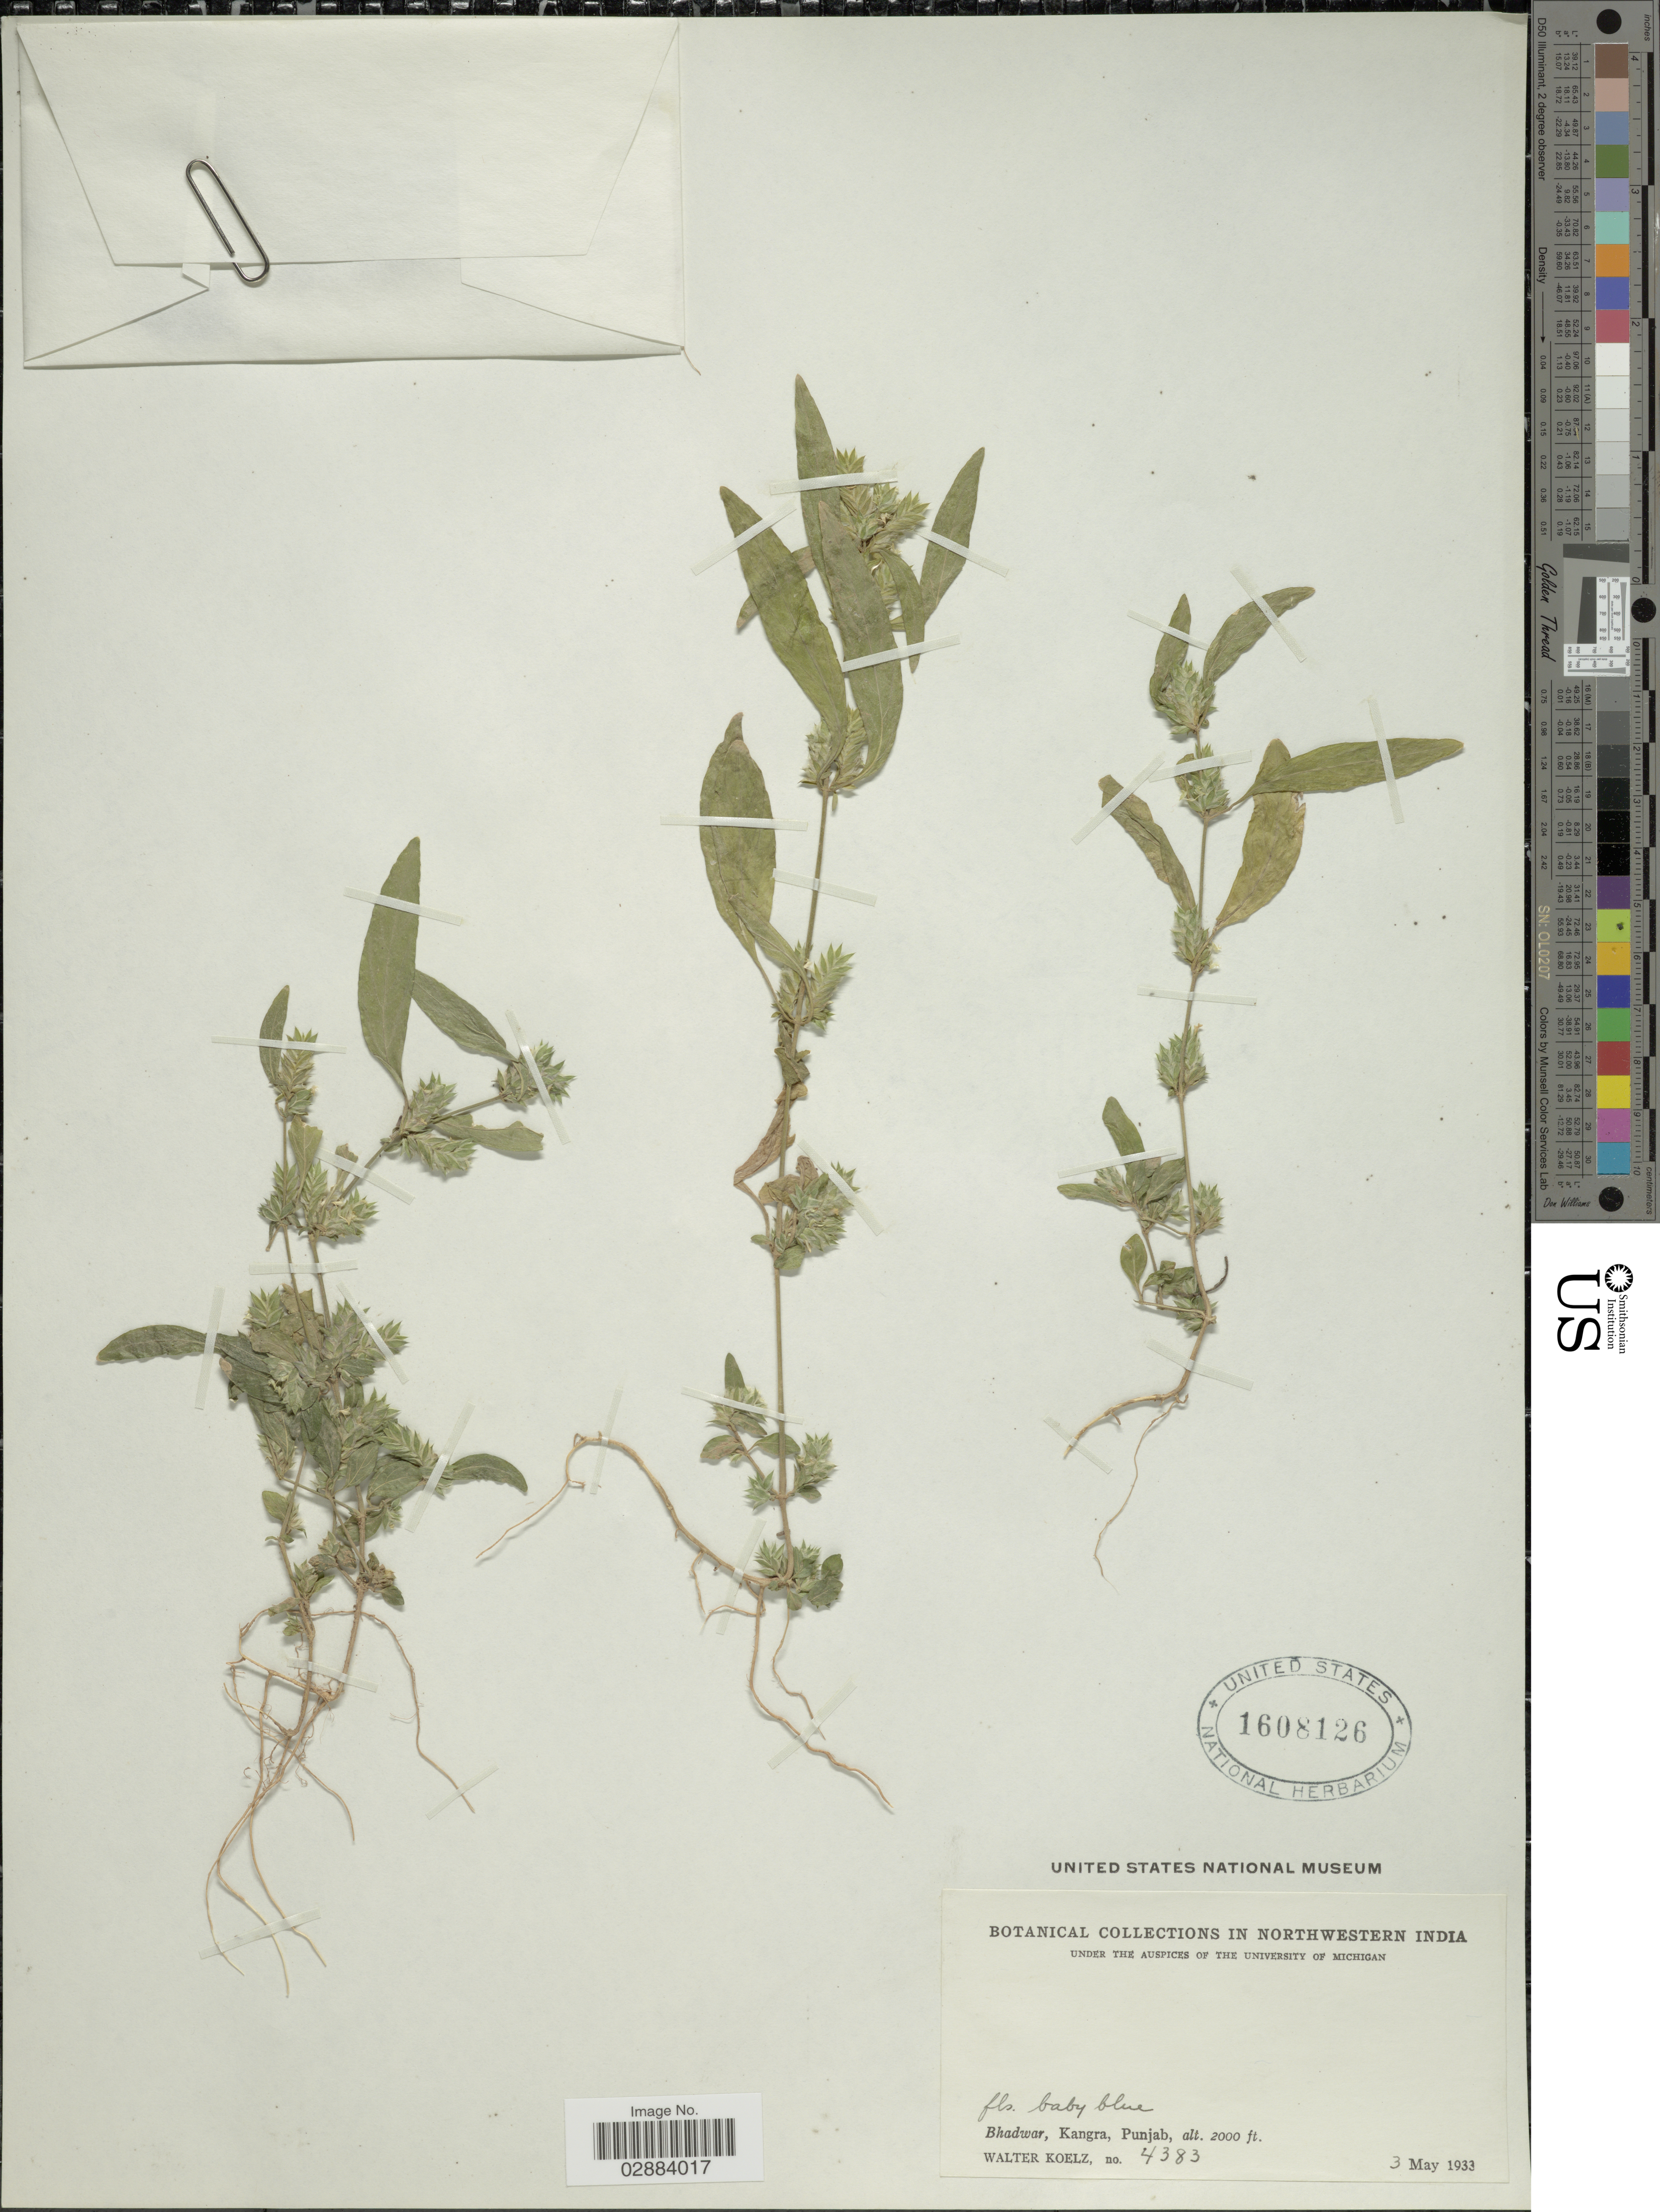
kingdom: Plantae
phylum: Tracheophyta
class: Magnoliopsida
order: Lamiales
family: Acanthaceae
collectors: W. N. Koelz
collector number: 4383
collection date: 1933-05-03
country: India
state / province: Punjab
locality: Northwestern India. Bhadwar, Kangra, Punjab.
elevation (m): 610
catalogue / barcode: US 1608126